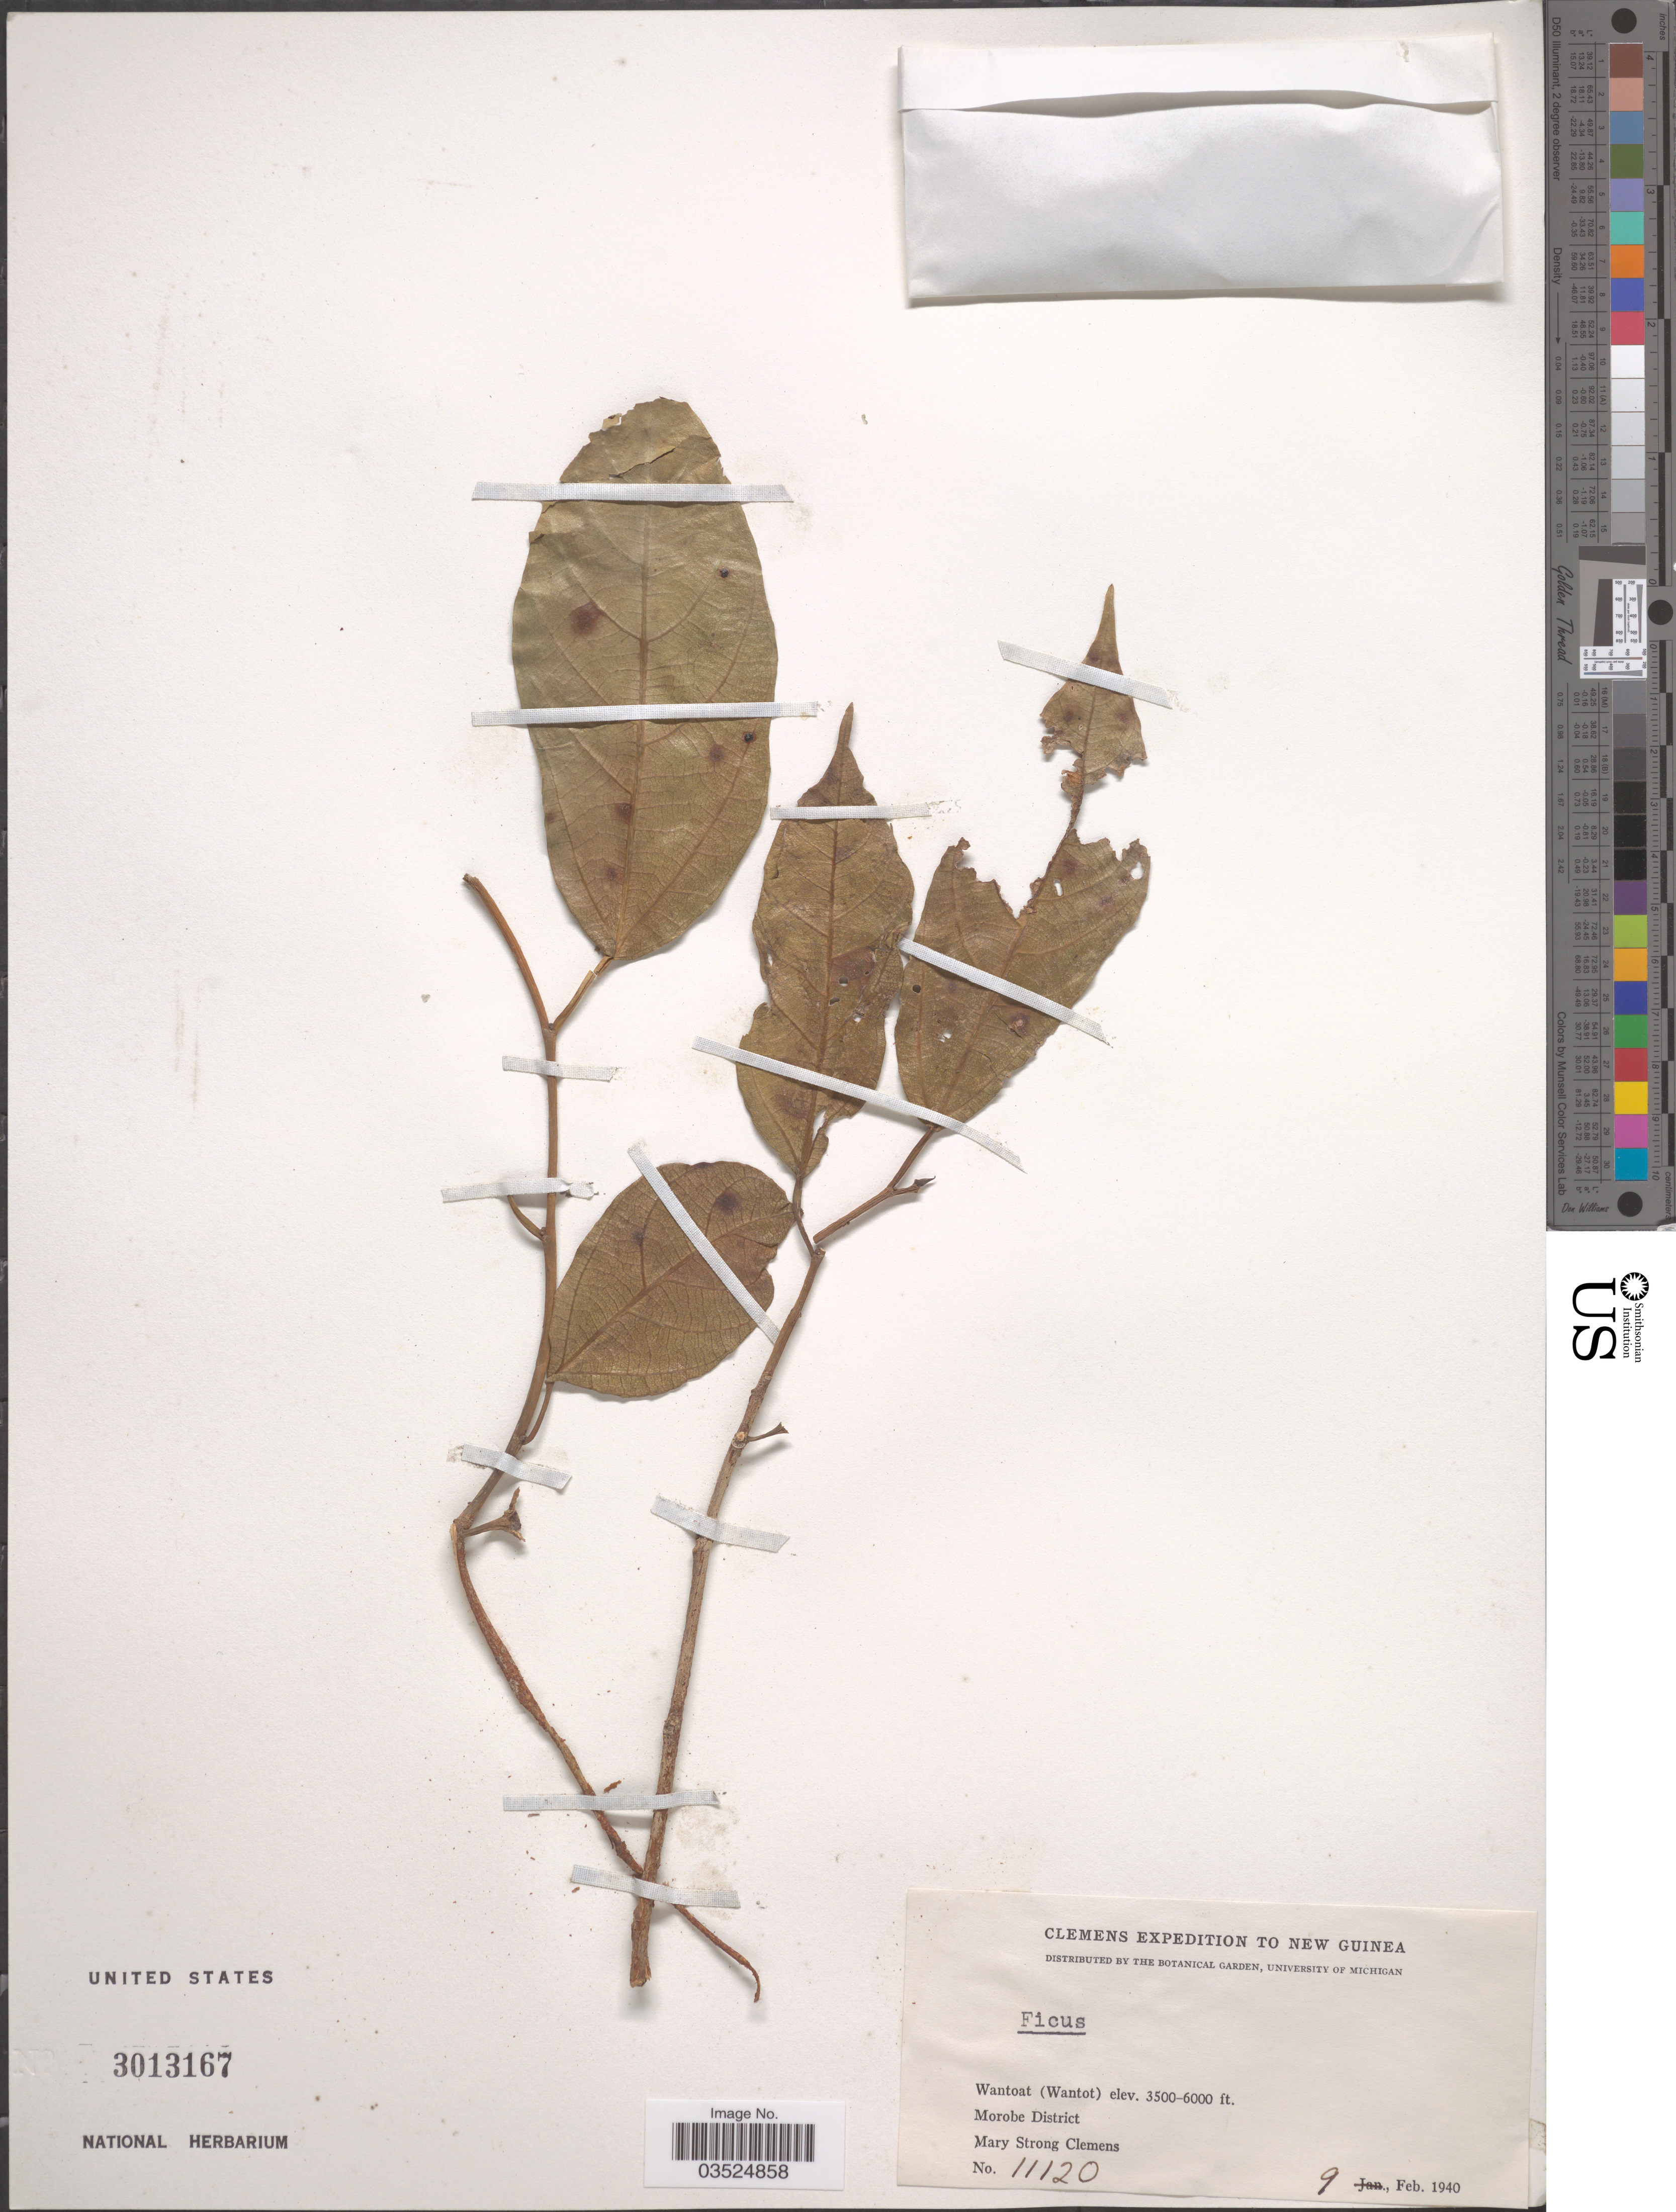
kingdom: Plantae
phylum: Tracheophyta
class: Magnoliopsida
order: Rosales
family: Moraceae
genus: Ficus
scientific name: Ficus sp.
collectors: M. S. Clemens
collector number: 1120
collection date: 1940-02-09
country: Papua New Guinea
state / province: Morobe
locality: New Guinea. Wantoat (Wantot), Morobe District.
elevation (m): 1067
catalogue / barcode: US 3013167